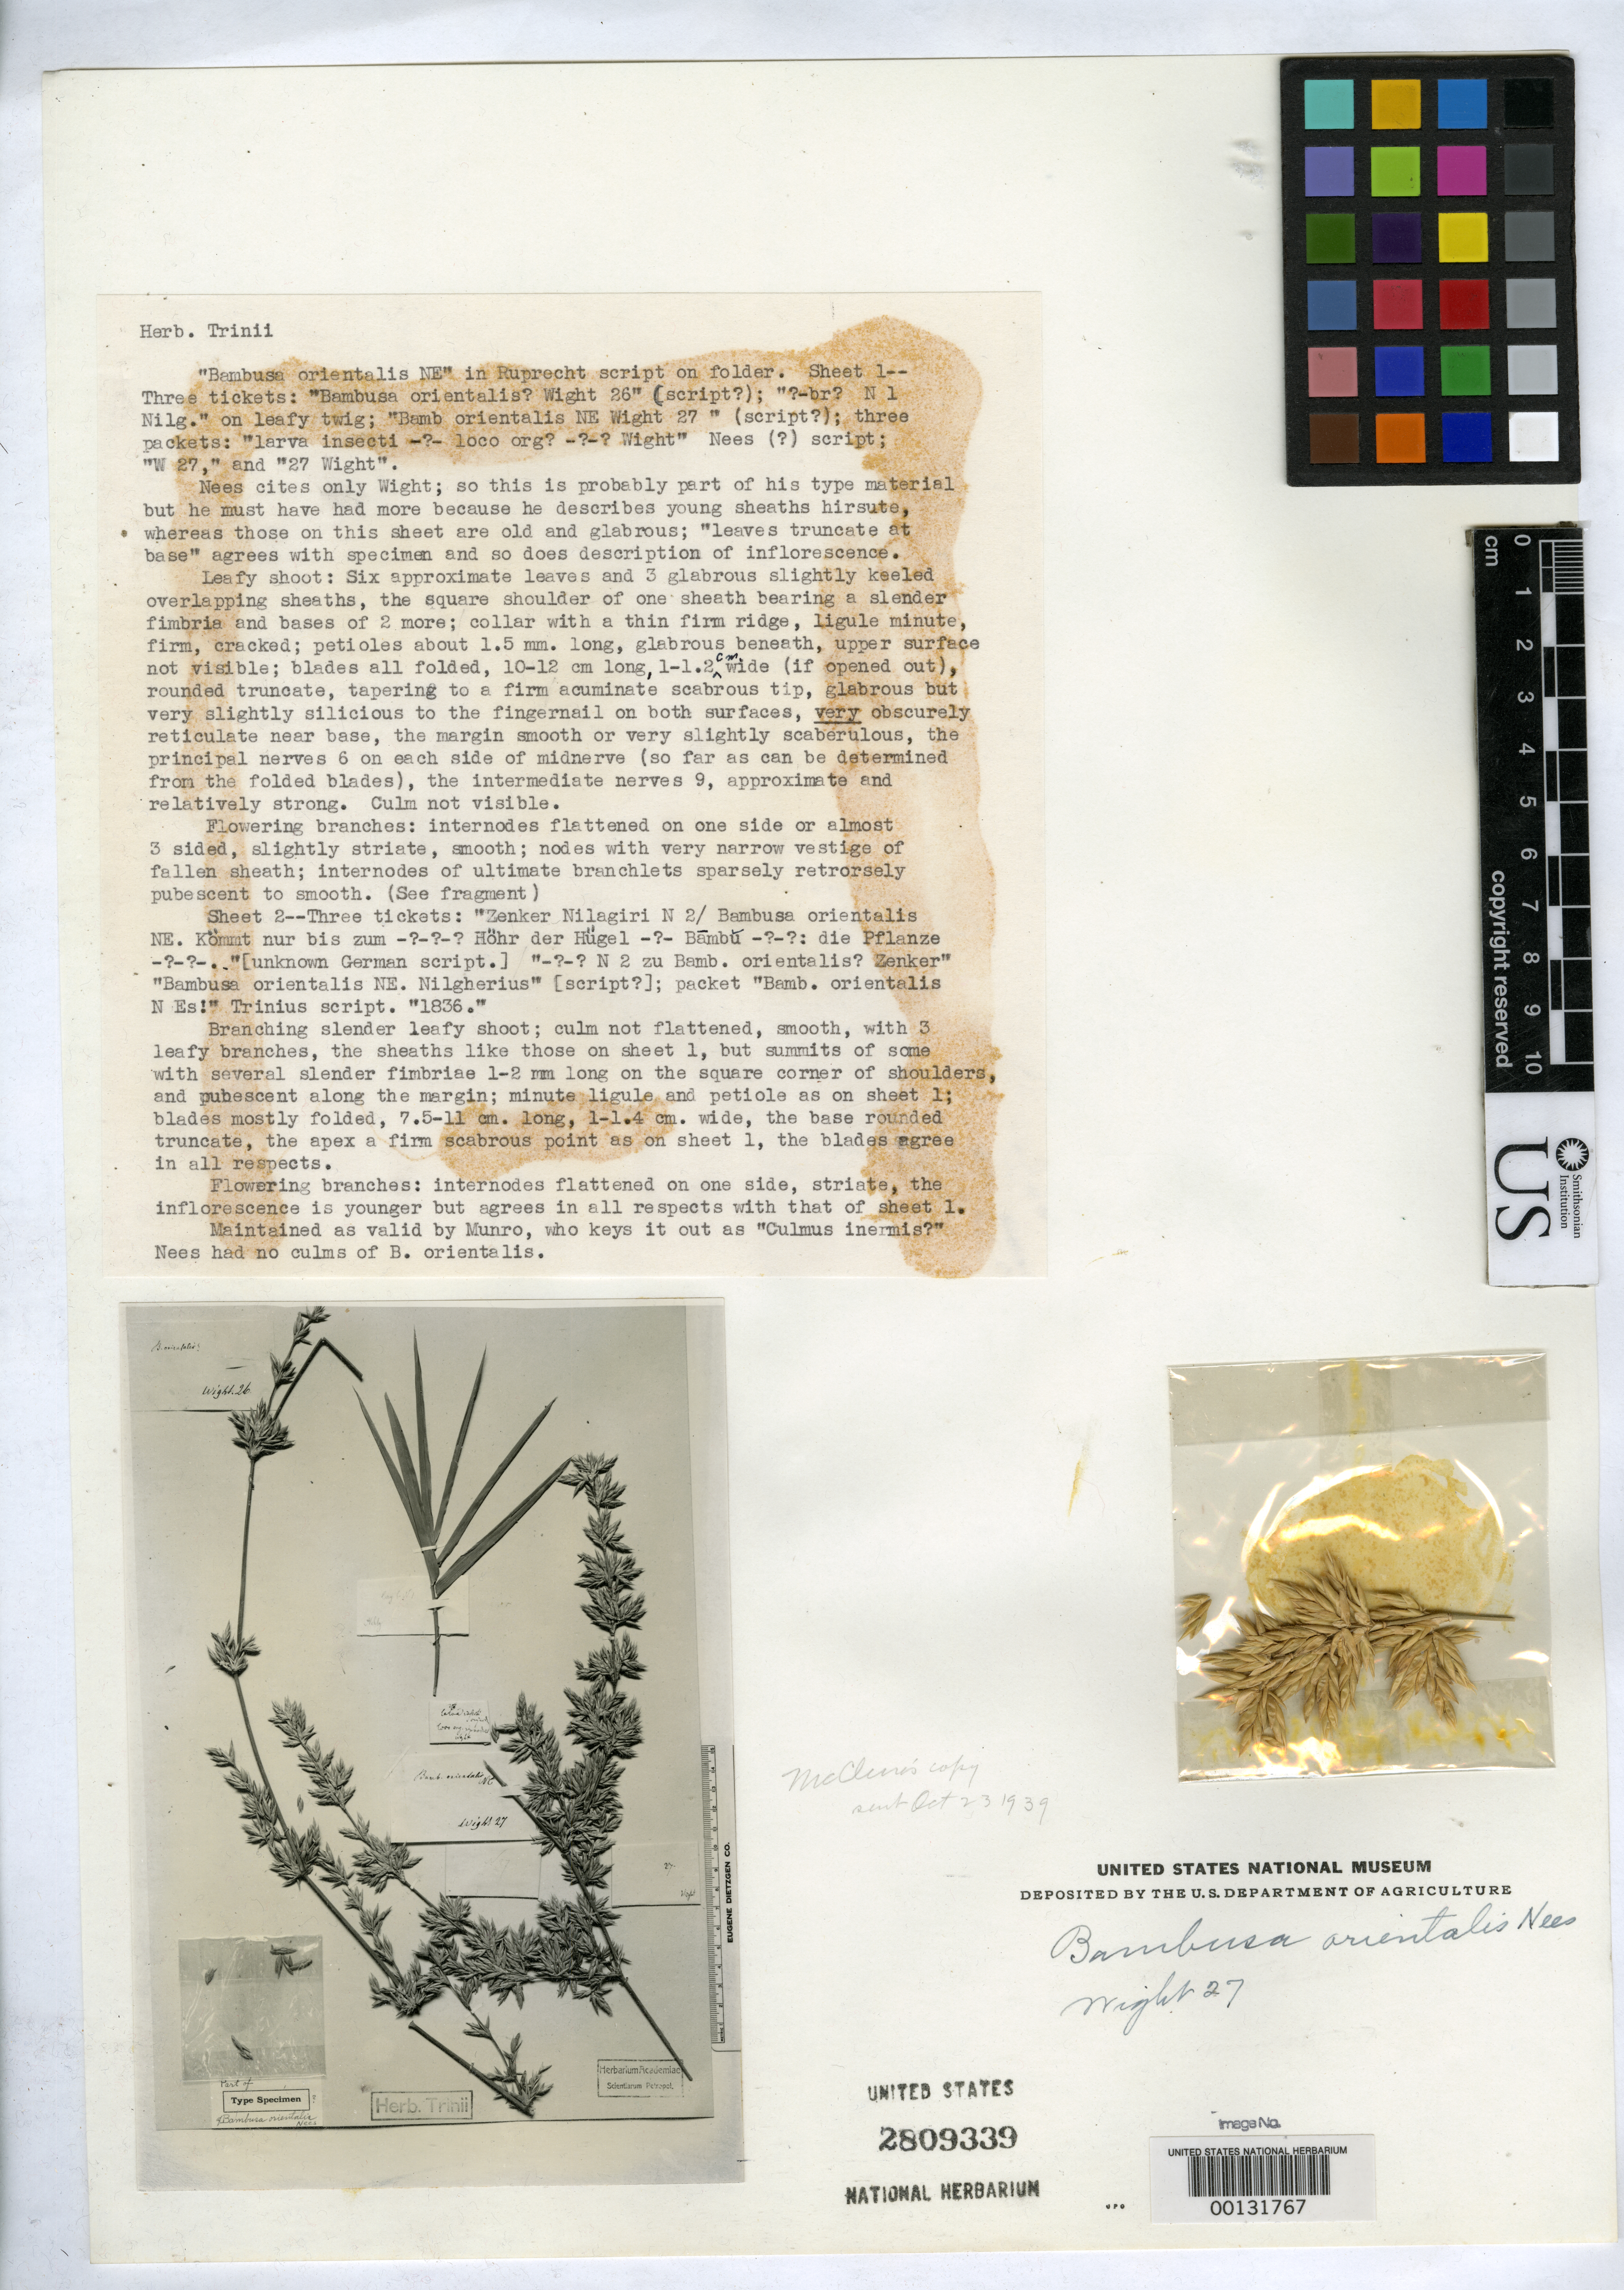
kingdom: Plantae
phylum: Tracheophyta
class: Liliopsida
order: Poales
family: Poaceae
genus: Bambusa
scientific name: Bambusa orientalis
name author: Nees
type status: Type Material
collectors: R. Wight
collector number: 27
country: India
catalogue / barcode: US 2809339